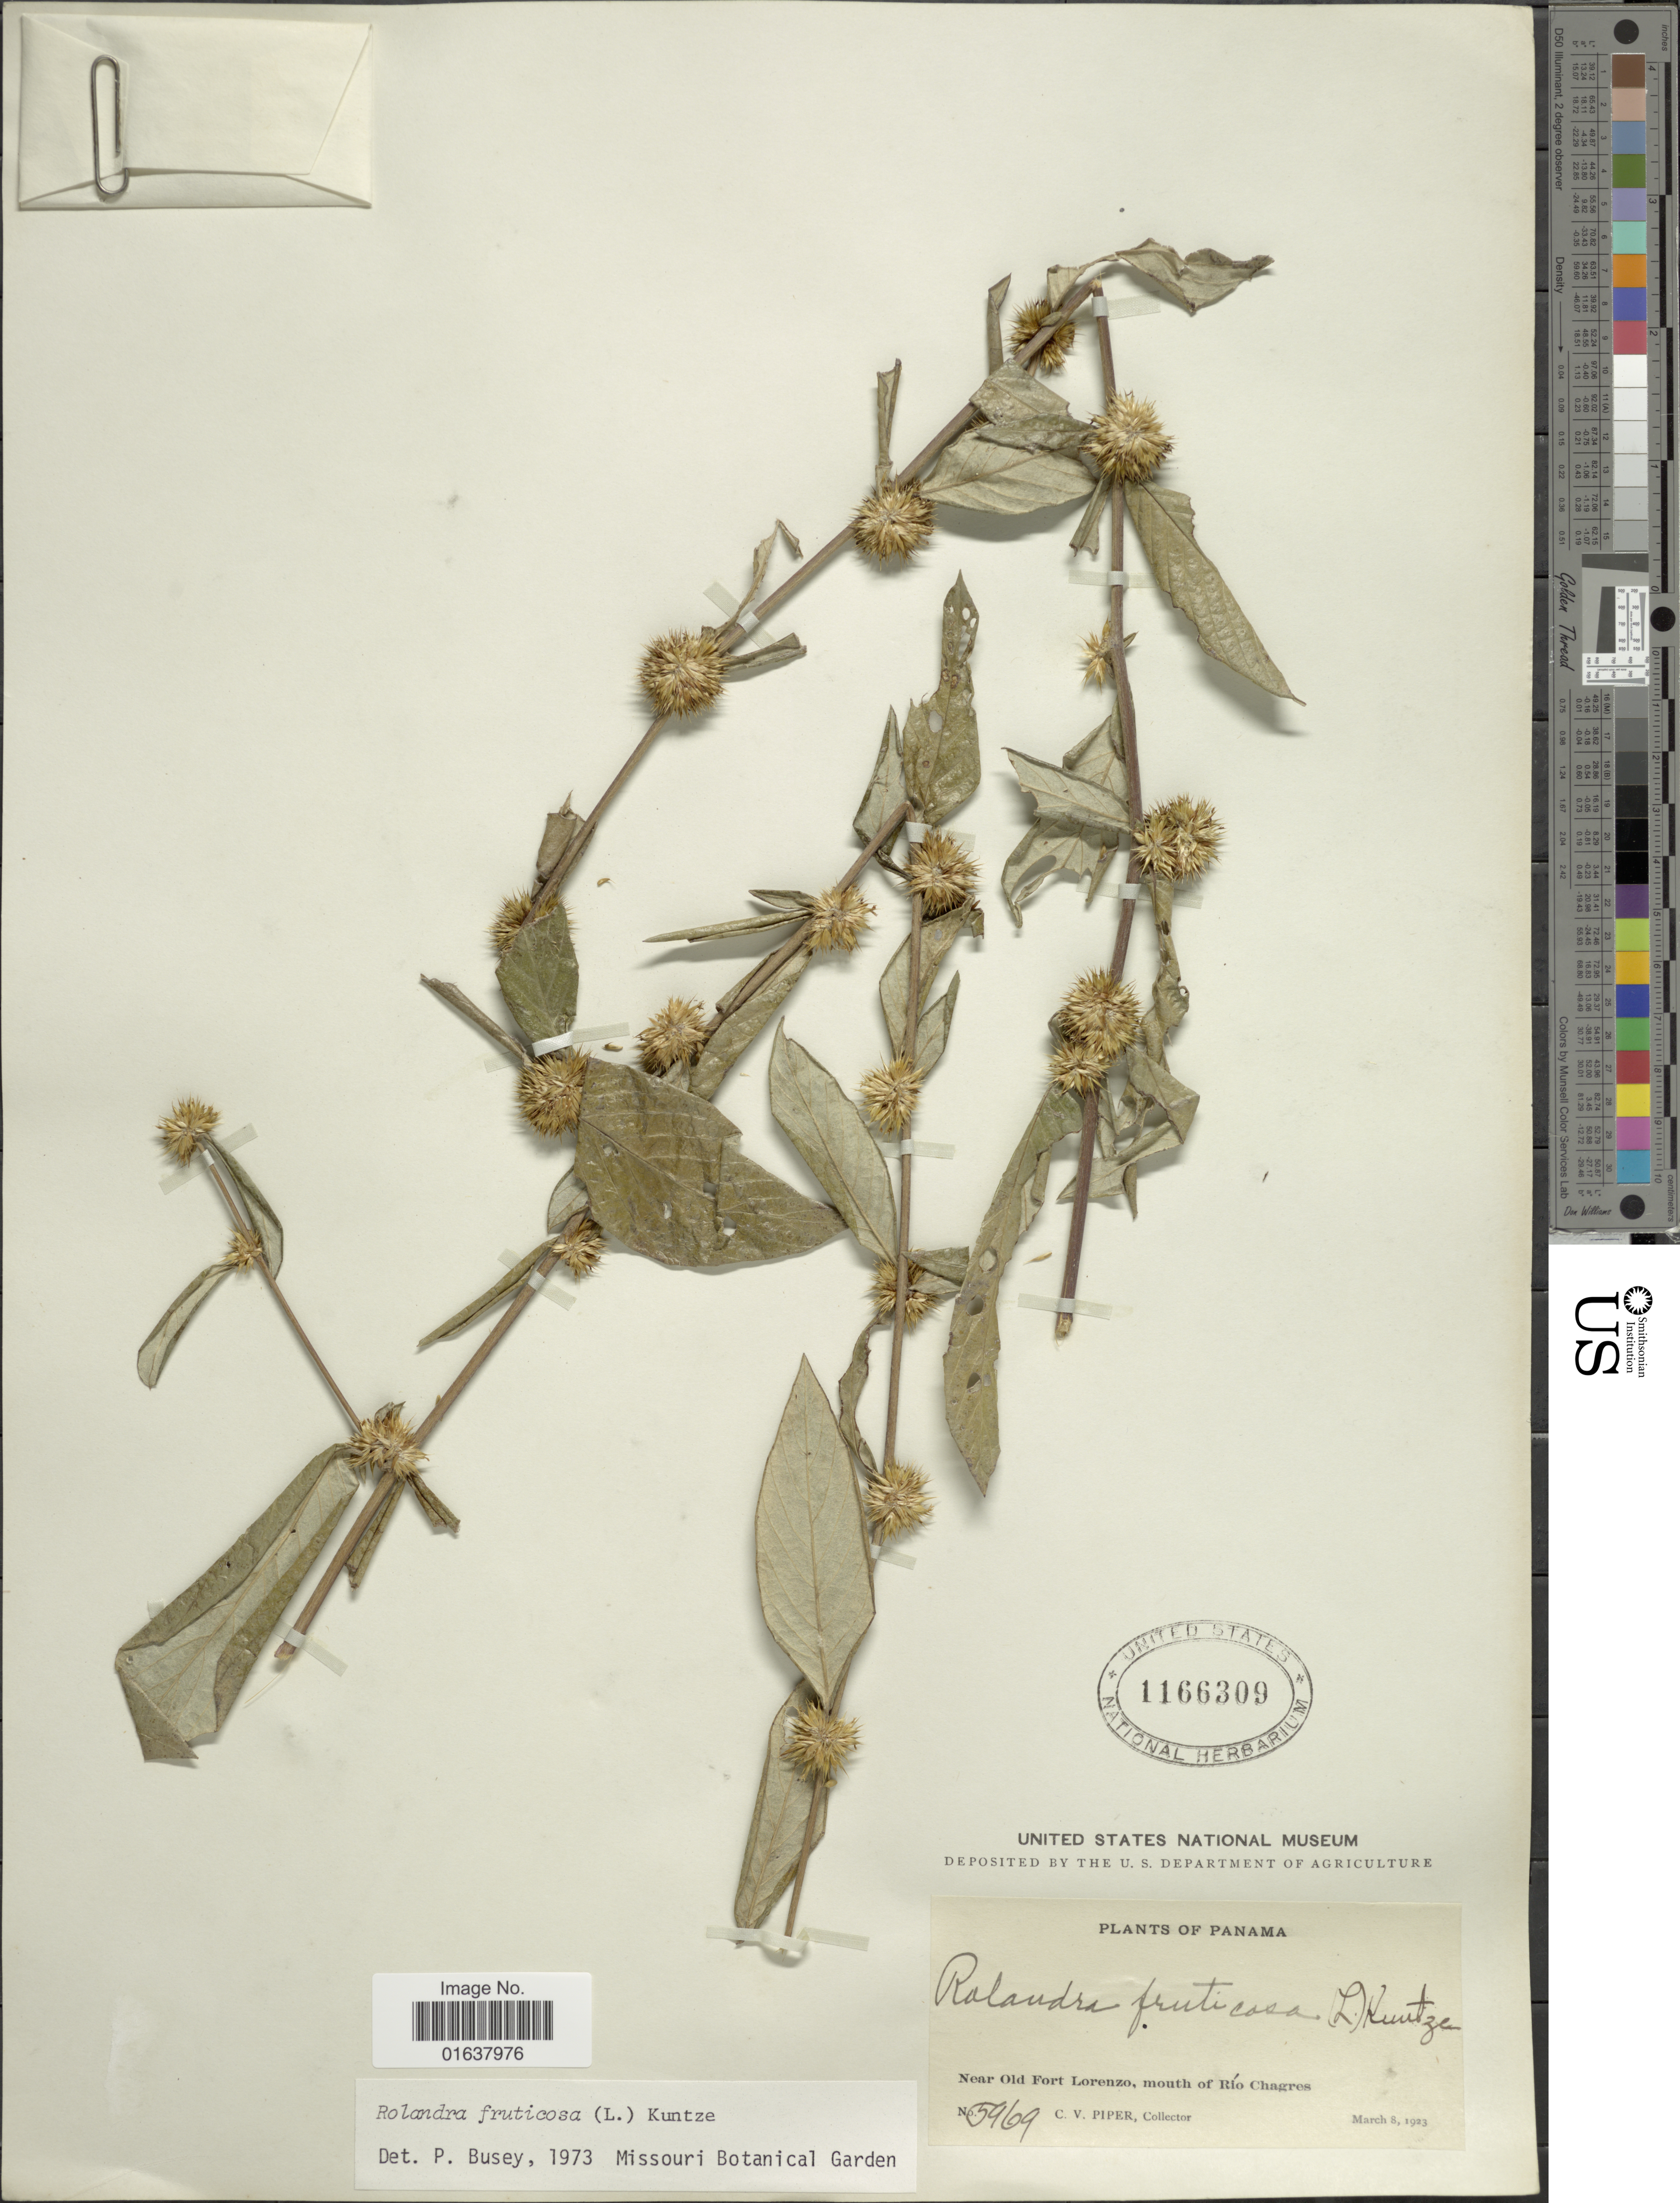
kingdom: Plantae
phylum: Tracheophyta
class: Magnoliopsida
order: Asterales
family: Asteraceae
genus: Rolandra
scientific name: Rolandra fruticosa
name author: (L.) Kuntze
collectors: C. V. Piper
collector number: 5969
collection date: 1923-03-08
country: Panama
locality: Near Old Fort Lorenzo, mouth of Rio Chagres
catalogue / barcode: US 1166309